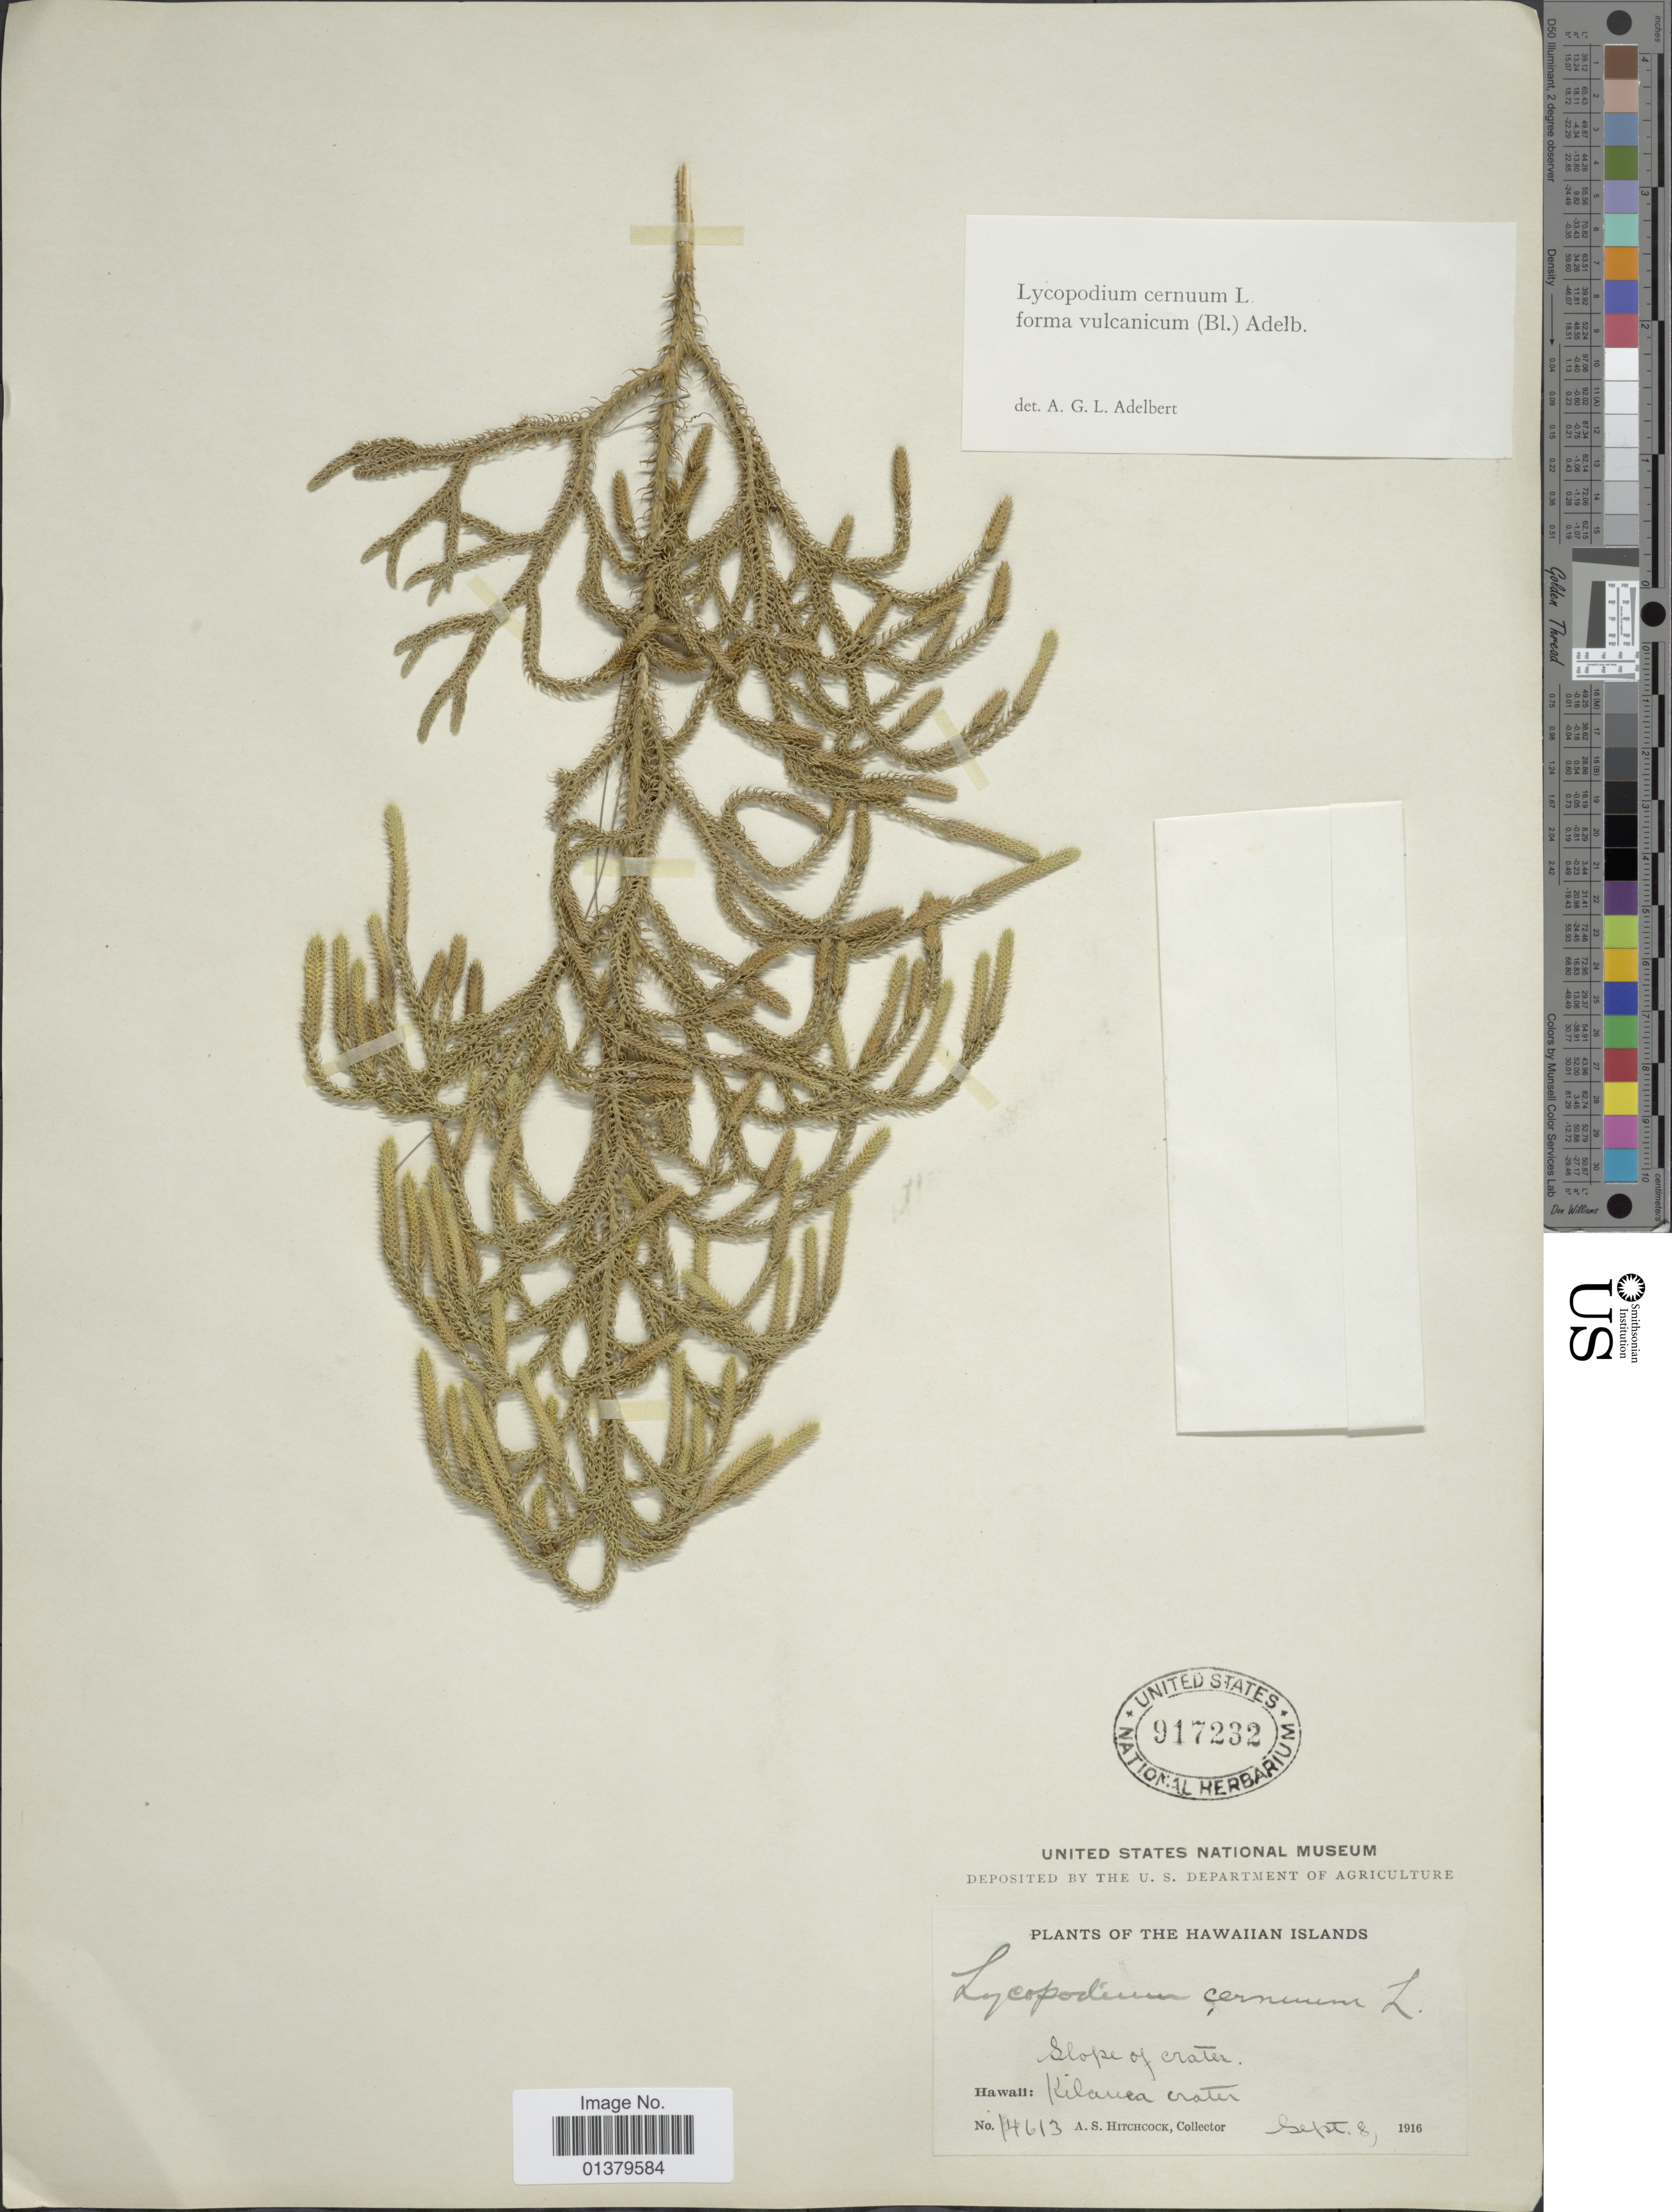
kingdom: Plantae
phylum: Tracheophyta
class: Lycopodiopsida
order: Lycopodiales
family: Lycopodiaceae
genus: Palhinhaea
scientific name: Palhinhaea cernua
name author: (L.) Vasc. & Franco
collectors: A. S. Hitchcock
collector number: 14613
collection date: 1916-09-08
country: United States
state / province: Hawaii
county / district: Hawaii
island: Hawaii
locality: Kilauea crater, slope of crater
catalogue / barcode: US 917232